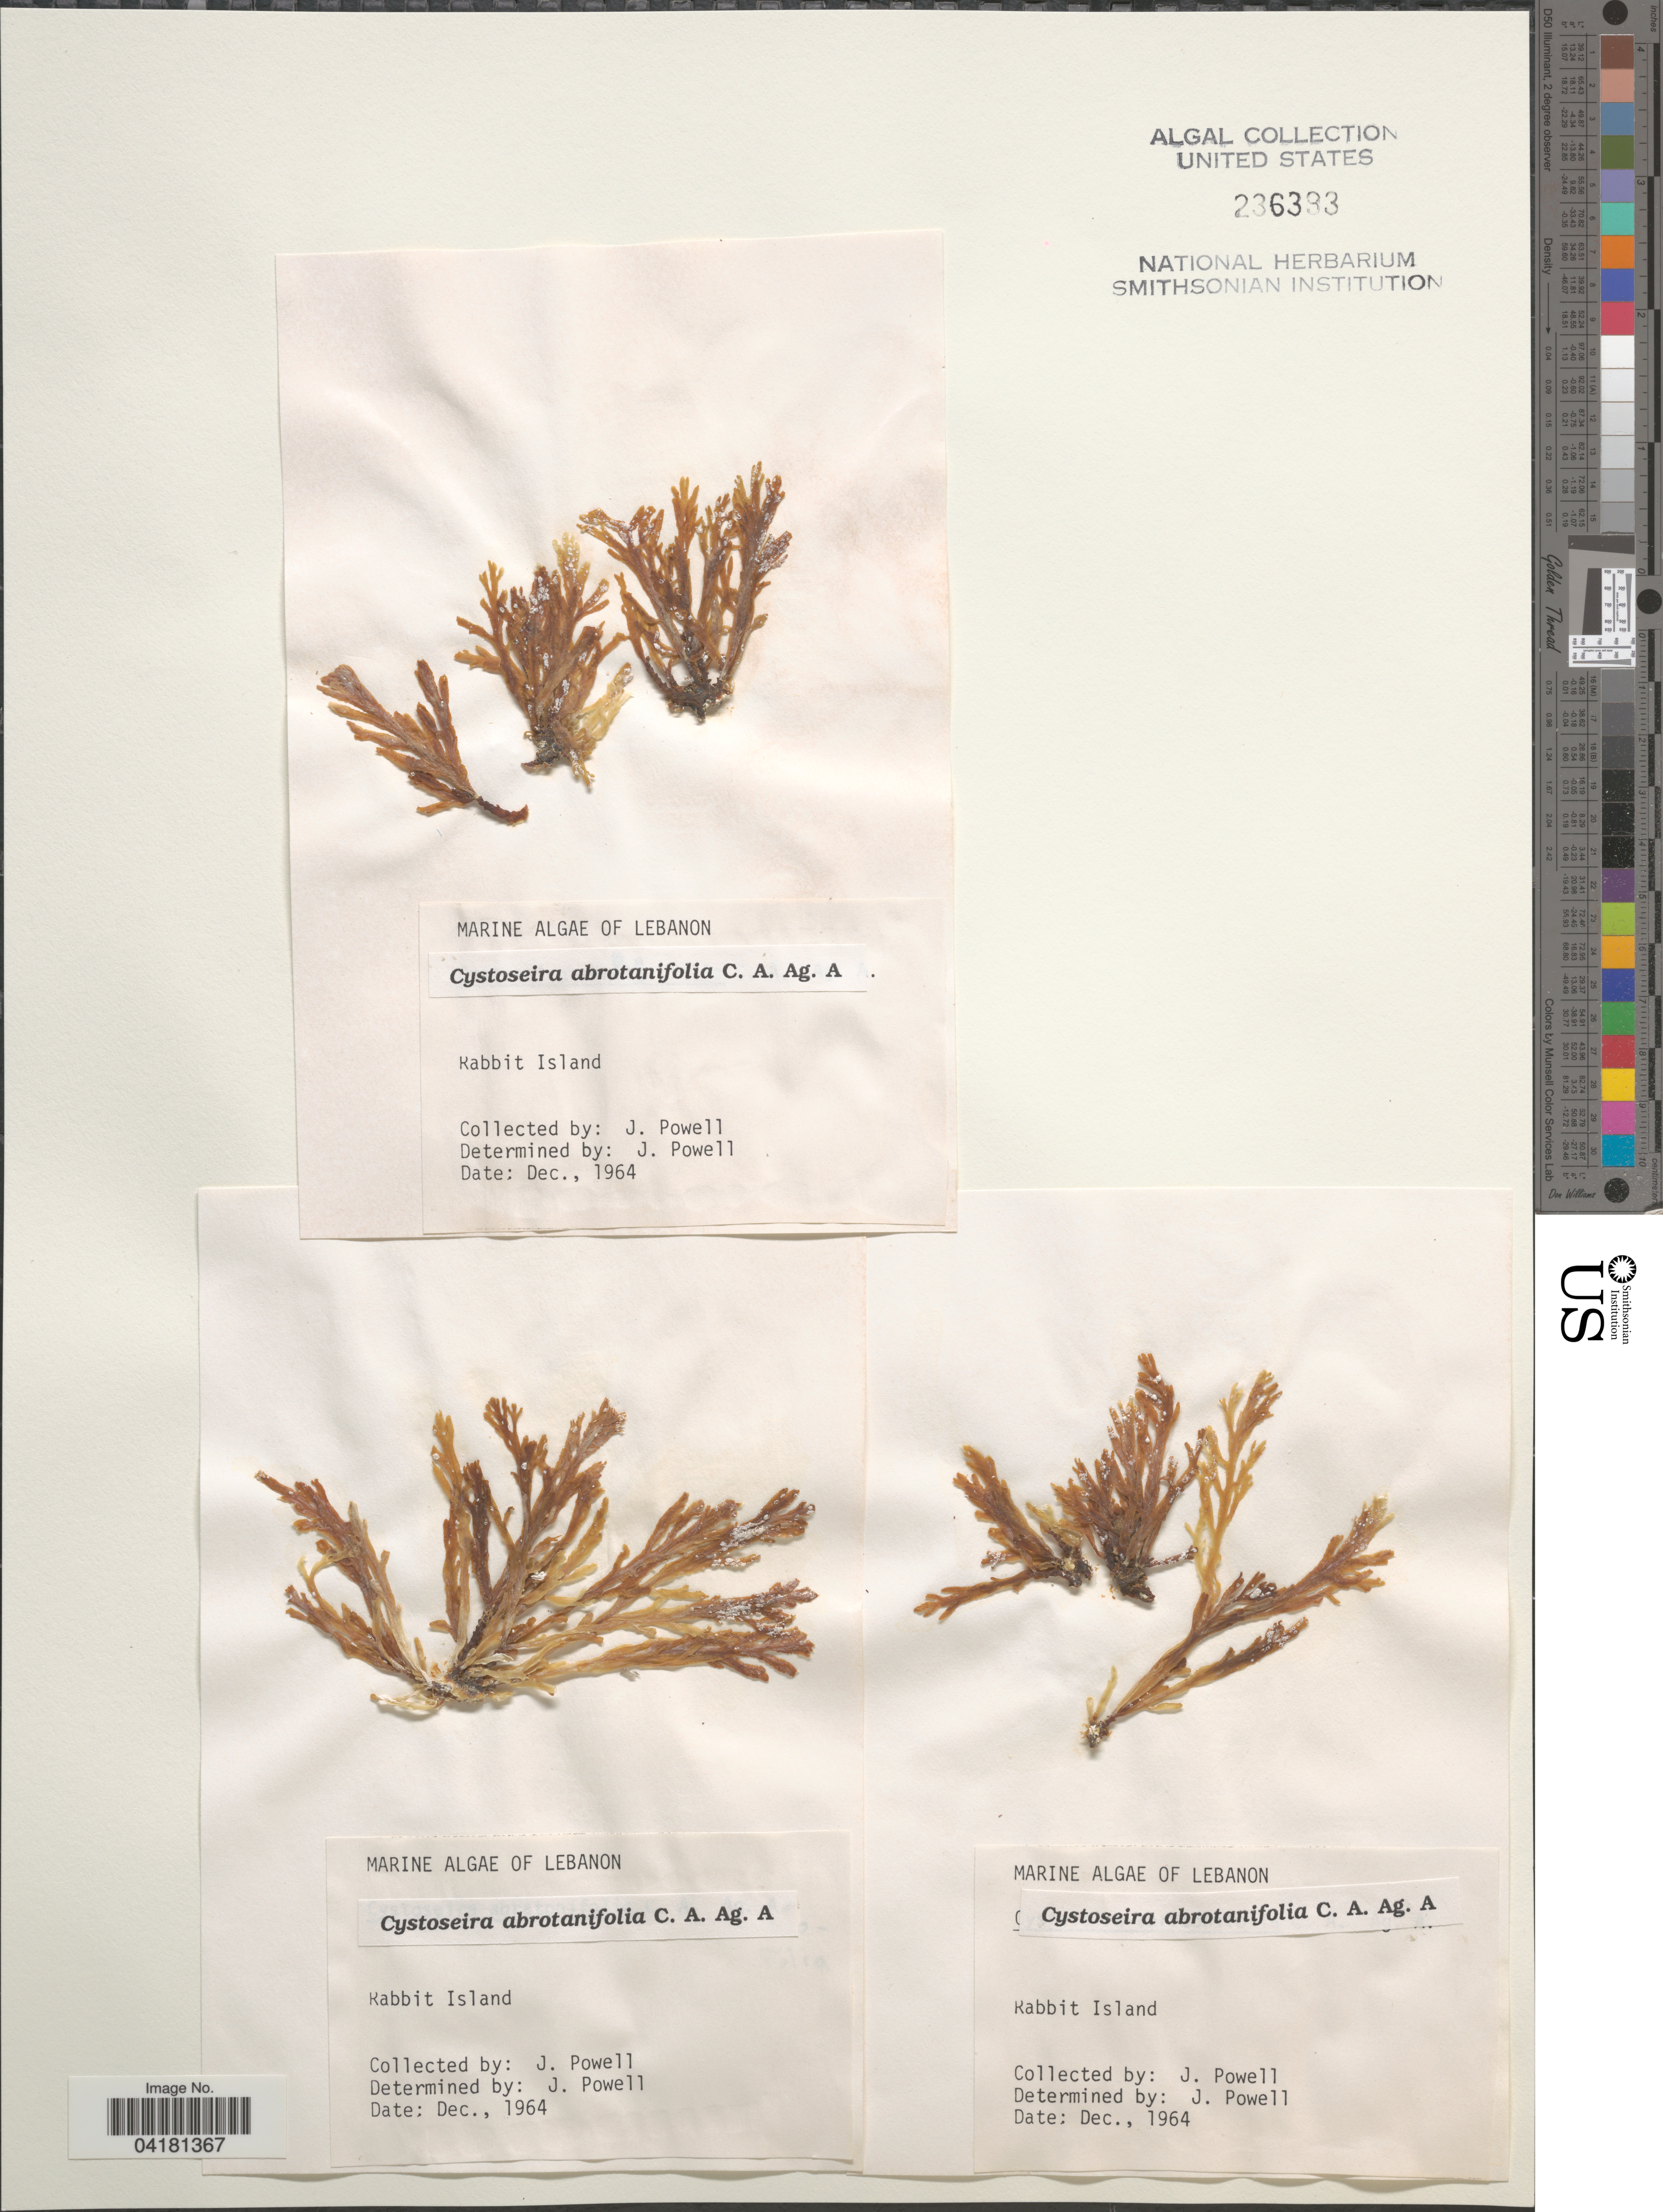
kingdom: Chromista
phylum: Ochrophyta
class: Phaeophyceae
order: Fucales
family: Sargassaceae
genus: Cystoseira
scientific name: Cystoseira foeniculacea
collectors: J. Powell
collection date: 1964-12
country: Lebanon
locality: Rabbit Island.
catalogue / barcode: US 236393